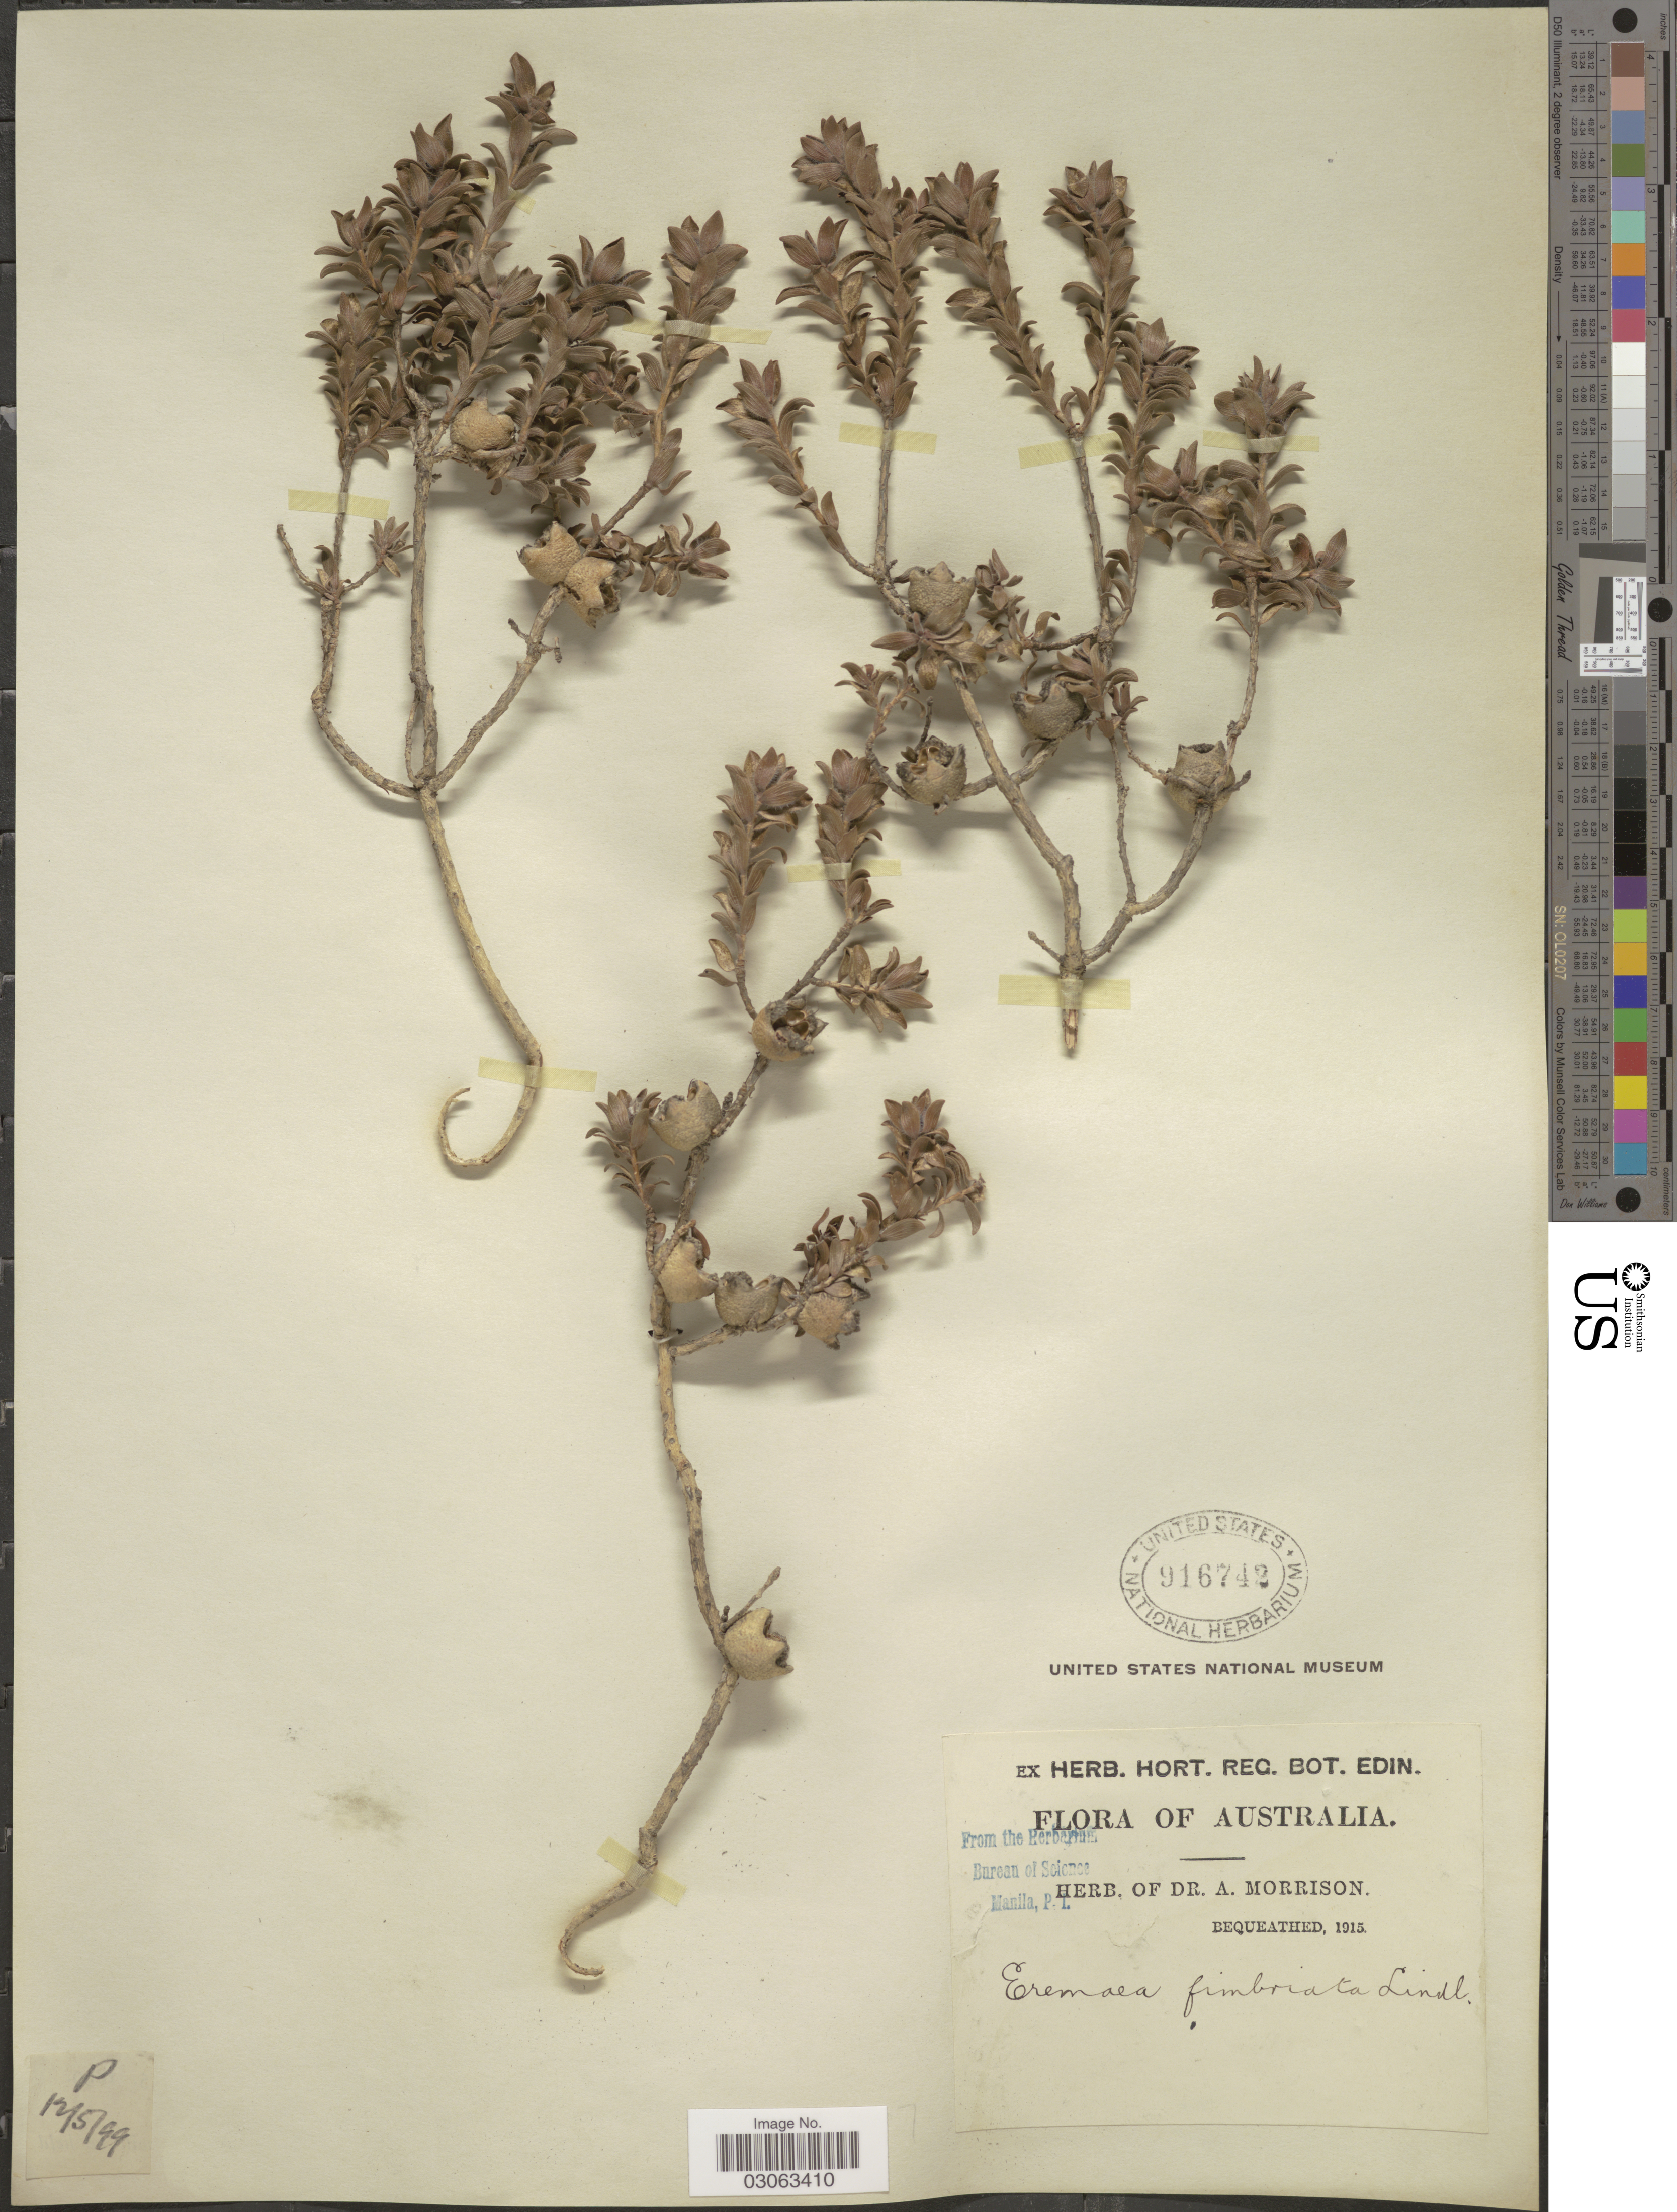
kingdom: Plantae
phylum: Tracheophyta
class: Magnoliopsida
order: Myrtales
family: Myrtaceae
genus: Eremaea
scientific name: Eremaea fimbriata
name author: Lindl.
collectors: ex herb. Dr. A. Morrison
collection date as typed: Transcribed d/m/y: 12/5/99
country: Australia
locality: P.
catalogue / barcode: US 916742